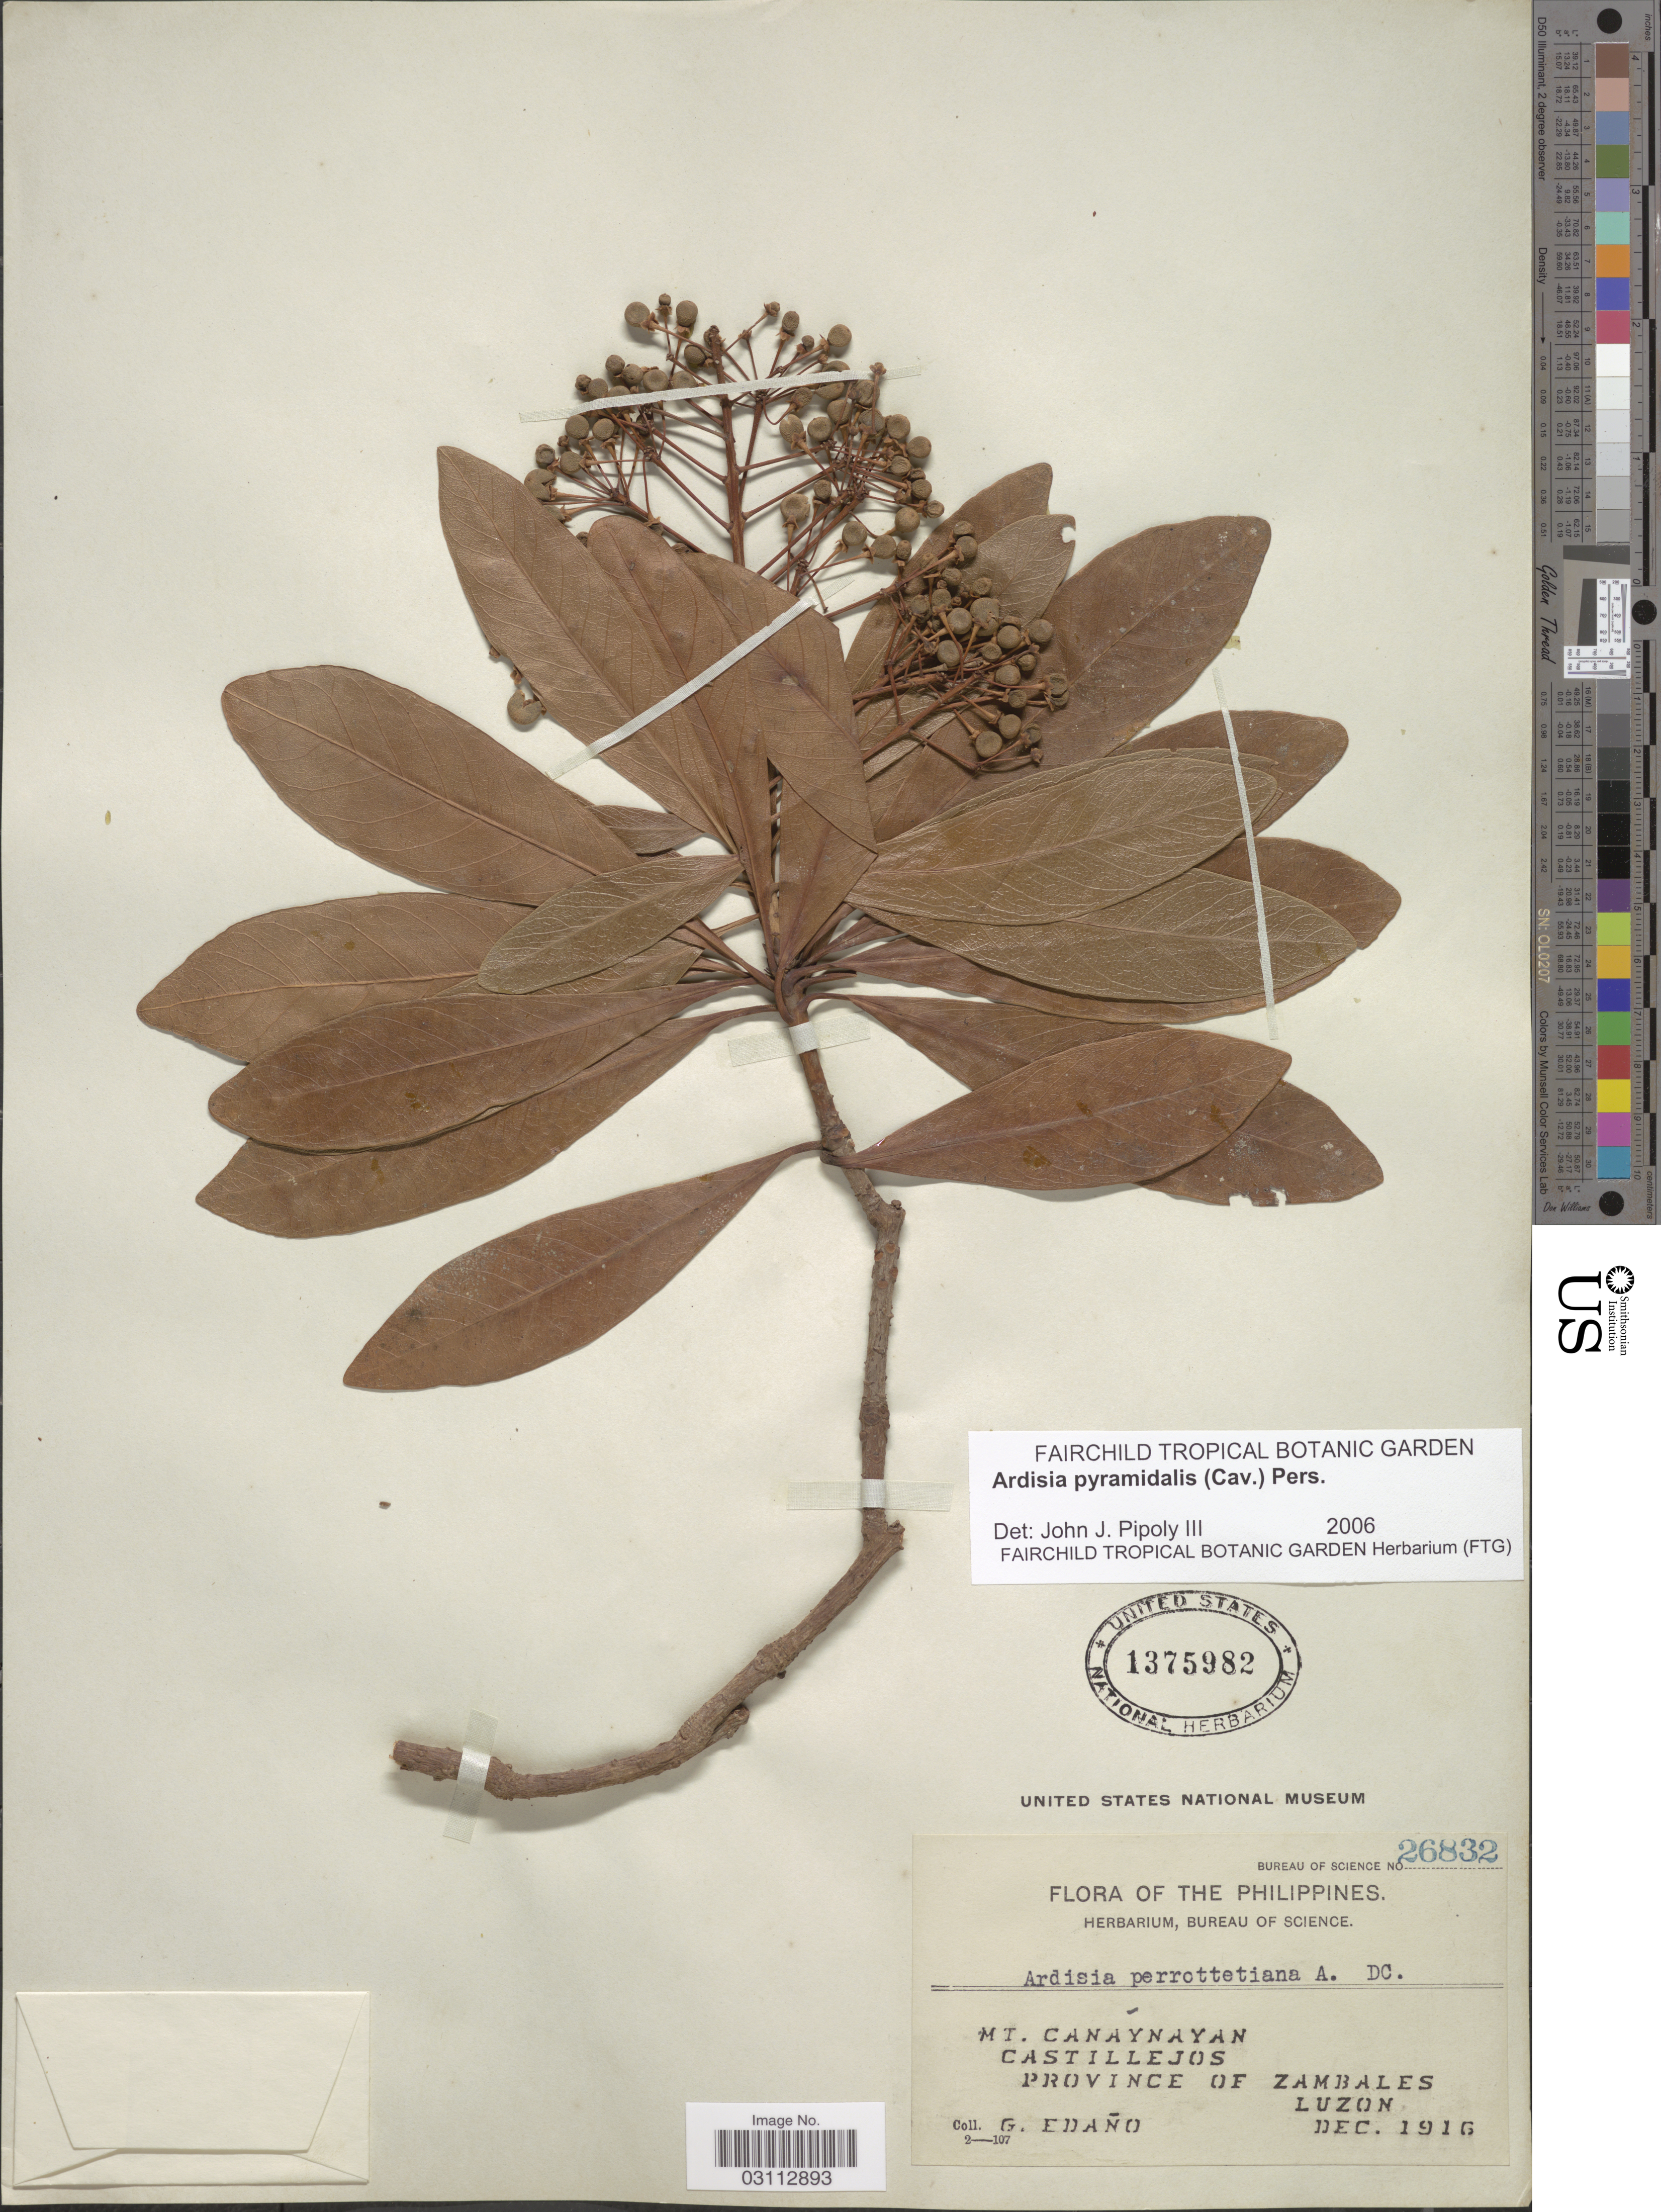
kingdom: Plantae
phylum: Tracheophyta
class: Magnoliopsida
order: Ericales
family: Primulaceae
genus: Ardisia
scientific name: Ardisia pyramidalis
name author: (Cav.) Pers.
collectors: G. Edaño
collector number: Bureau of Science 19180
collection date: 1916-12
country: Philippines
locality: Mt. Canáynayan. Castillejos. Province of Zambales. Luzon.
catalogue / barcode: US 1375982